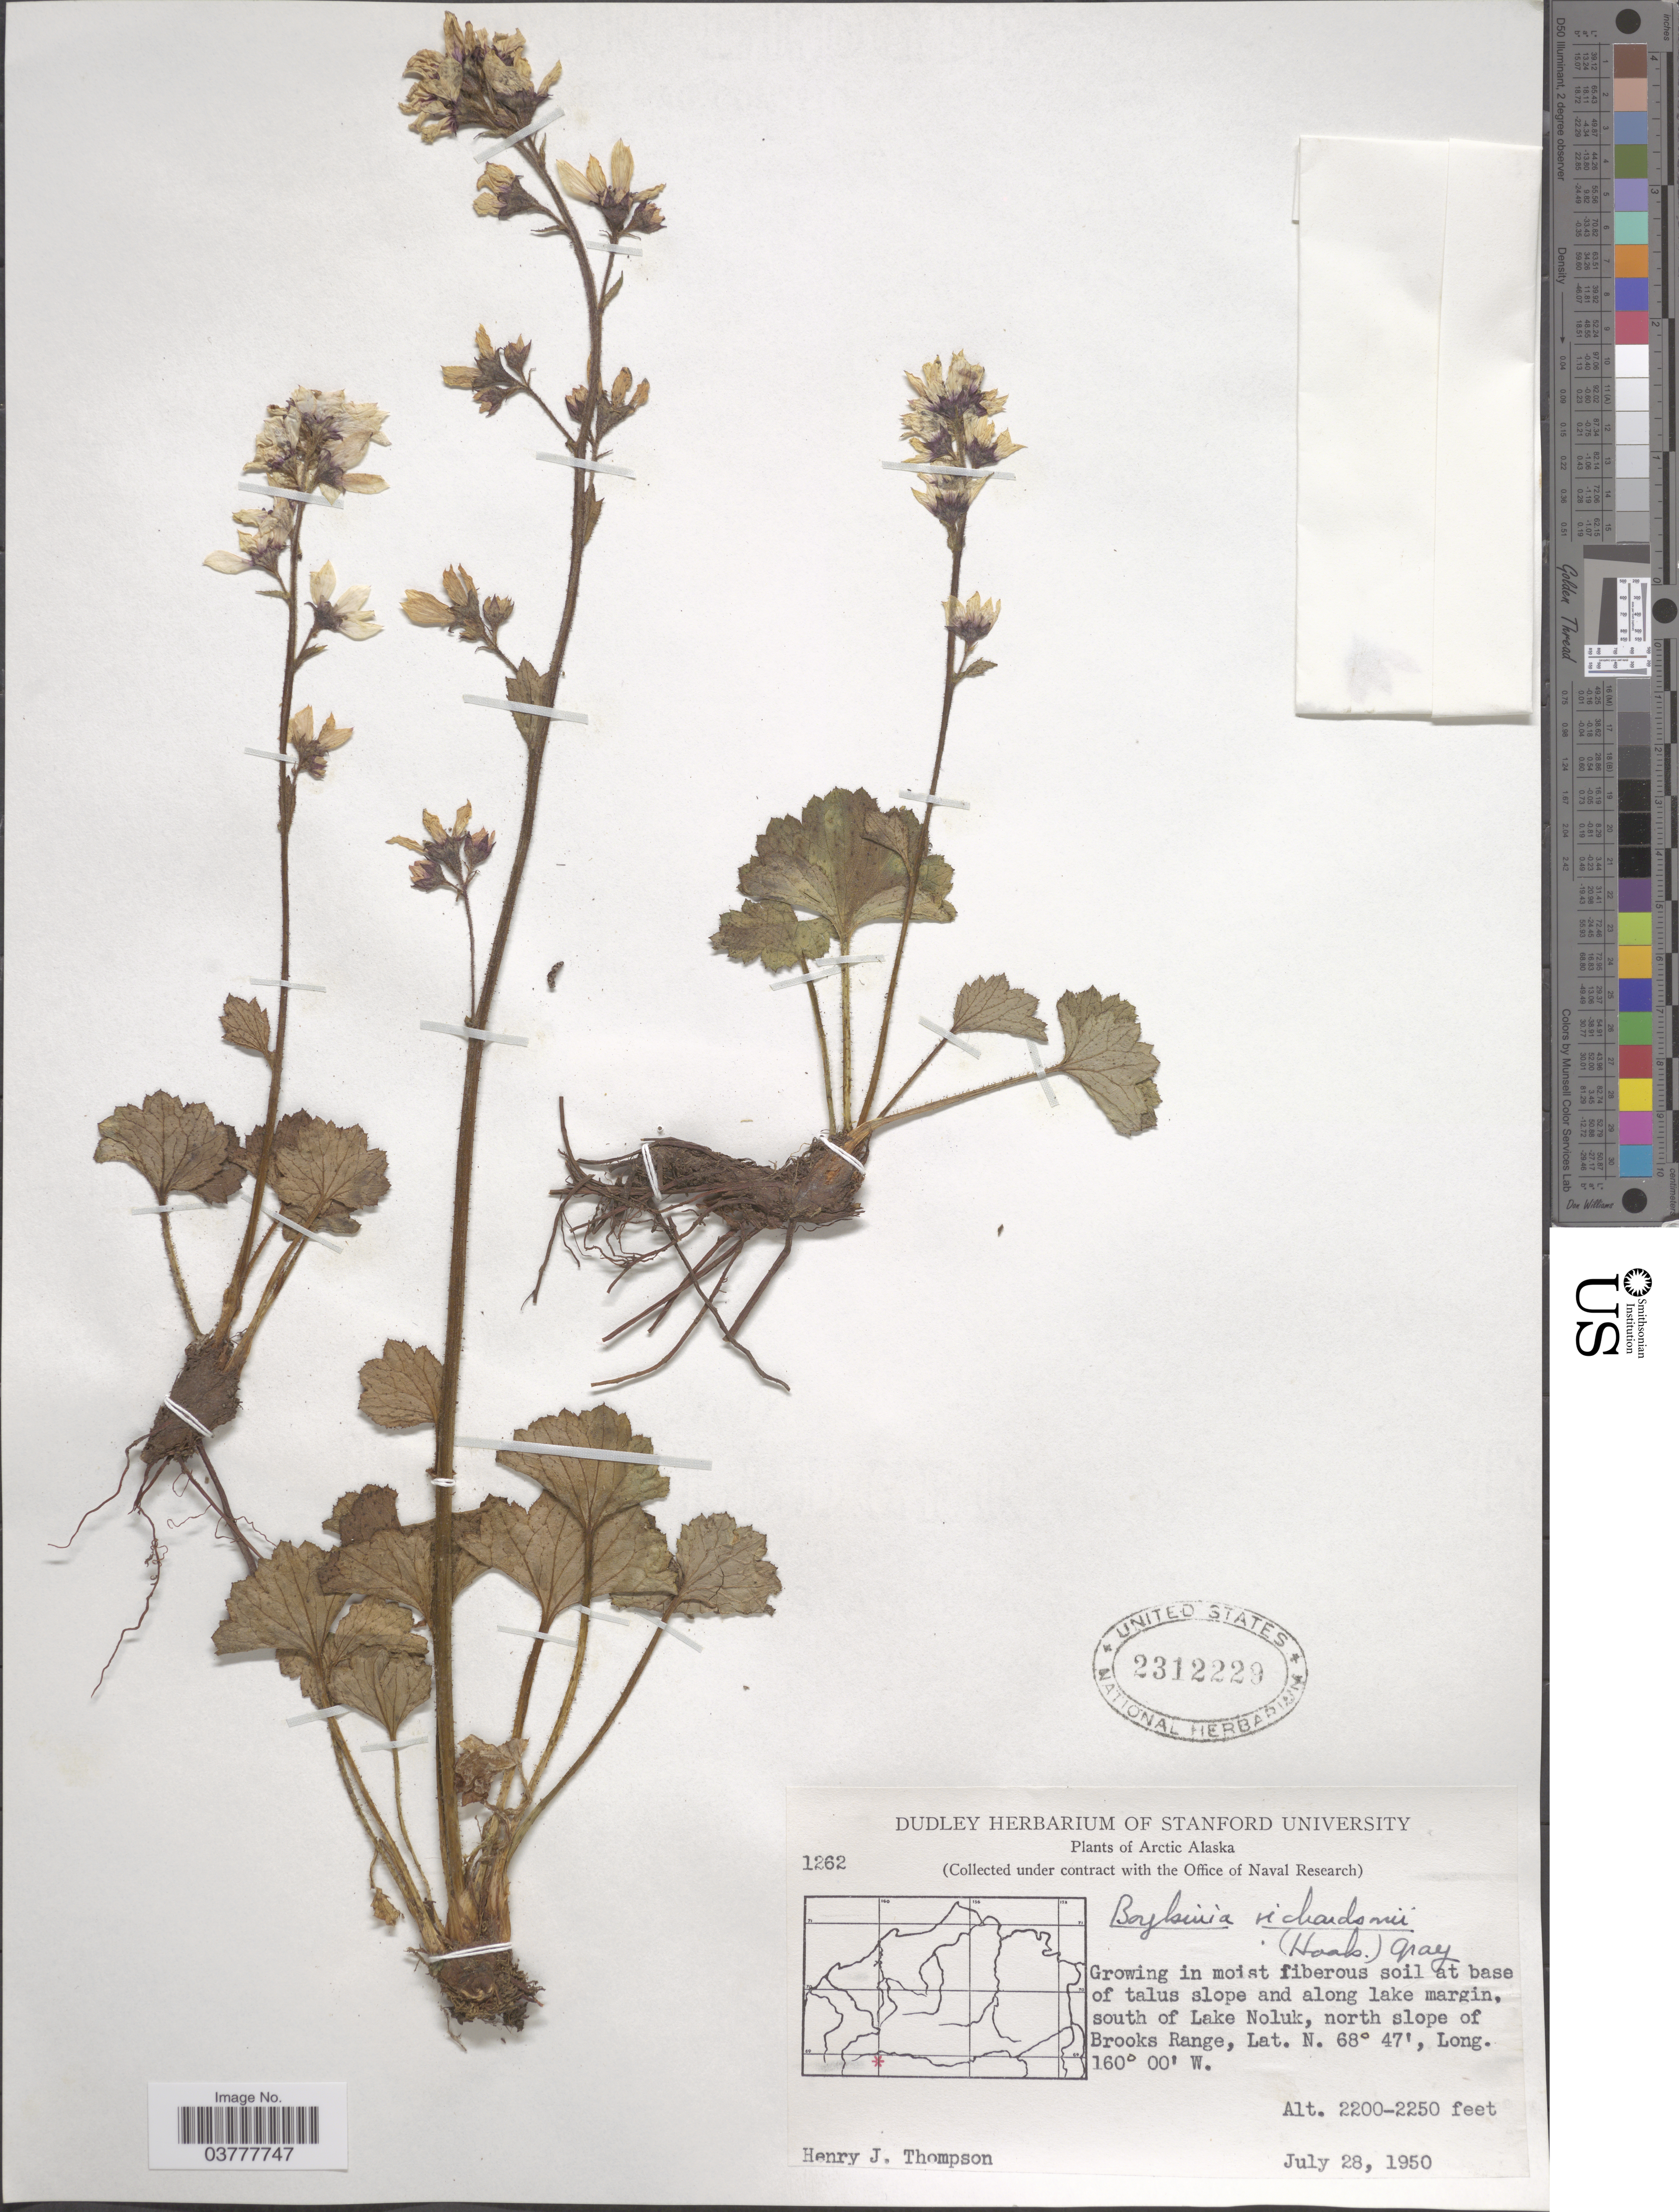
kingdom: Plantae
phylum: Tracheophyta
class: Magnoliopsida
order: Saxifragales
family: Saxifragaceae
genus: Boykinia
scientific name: Boykinia richardsonii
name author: (Hook.) A. Gray ex B.D. Jacks.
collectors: H. J. Thompson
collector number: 1262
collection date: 1950-07-28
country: United States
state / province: Alaska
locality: Arctic Alaska. South of Lake Noluk, north slope of Brooks Range.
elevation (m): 671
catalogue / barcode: US 2312229